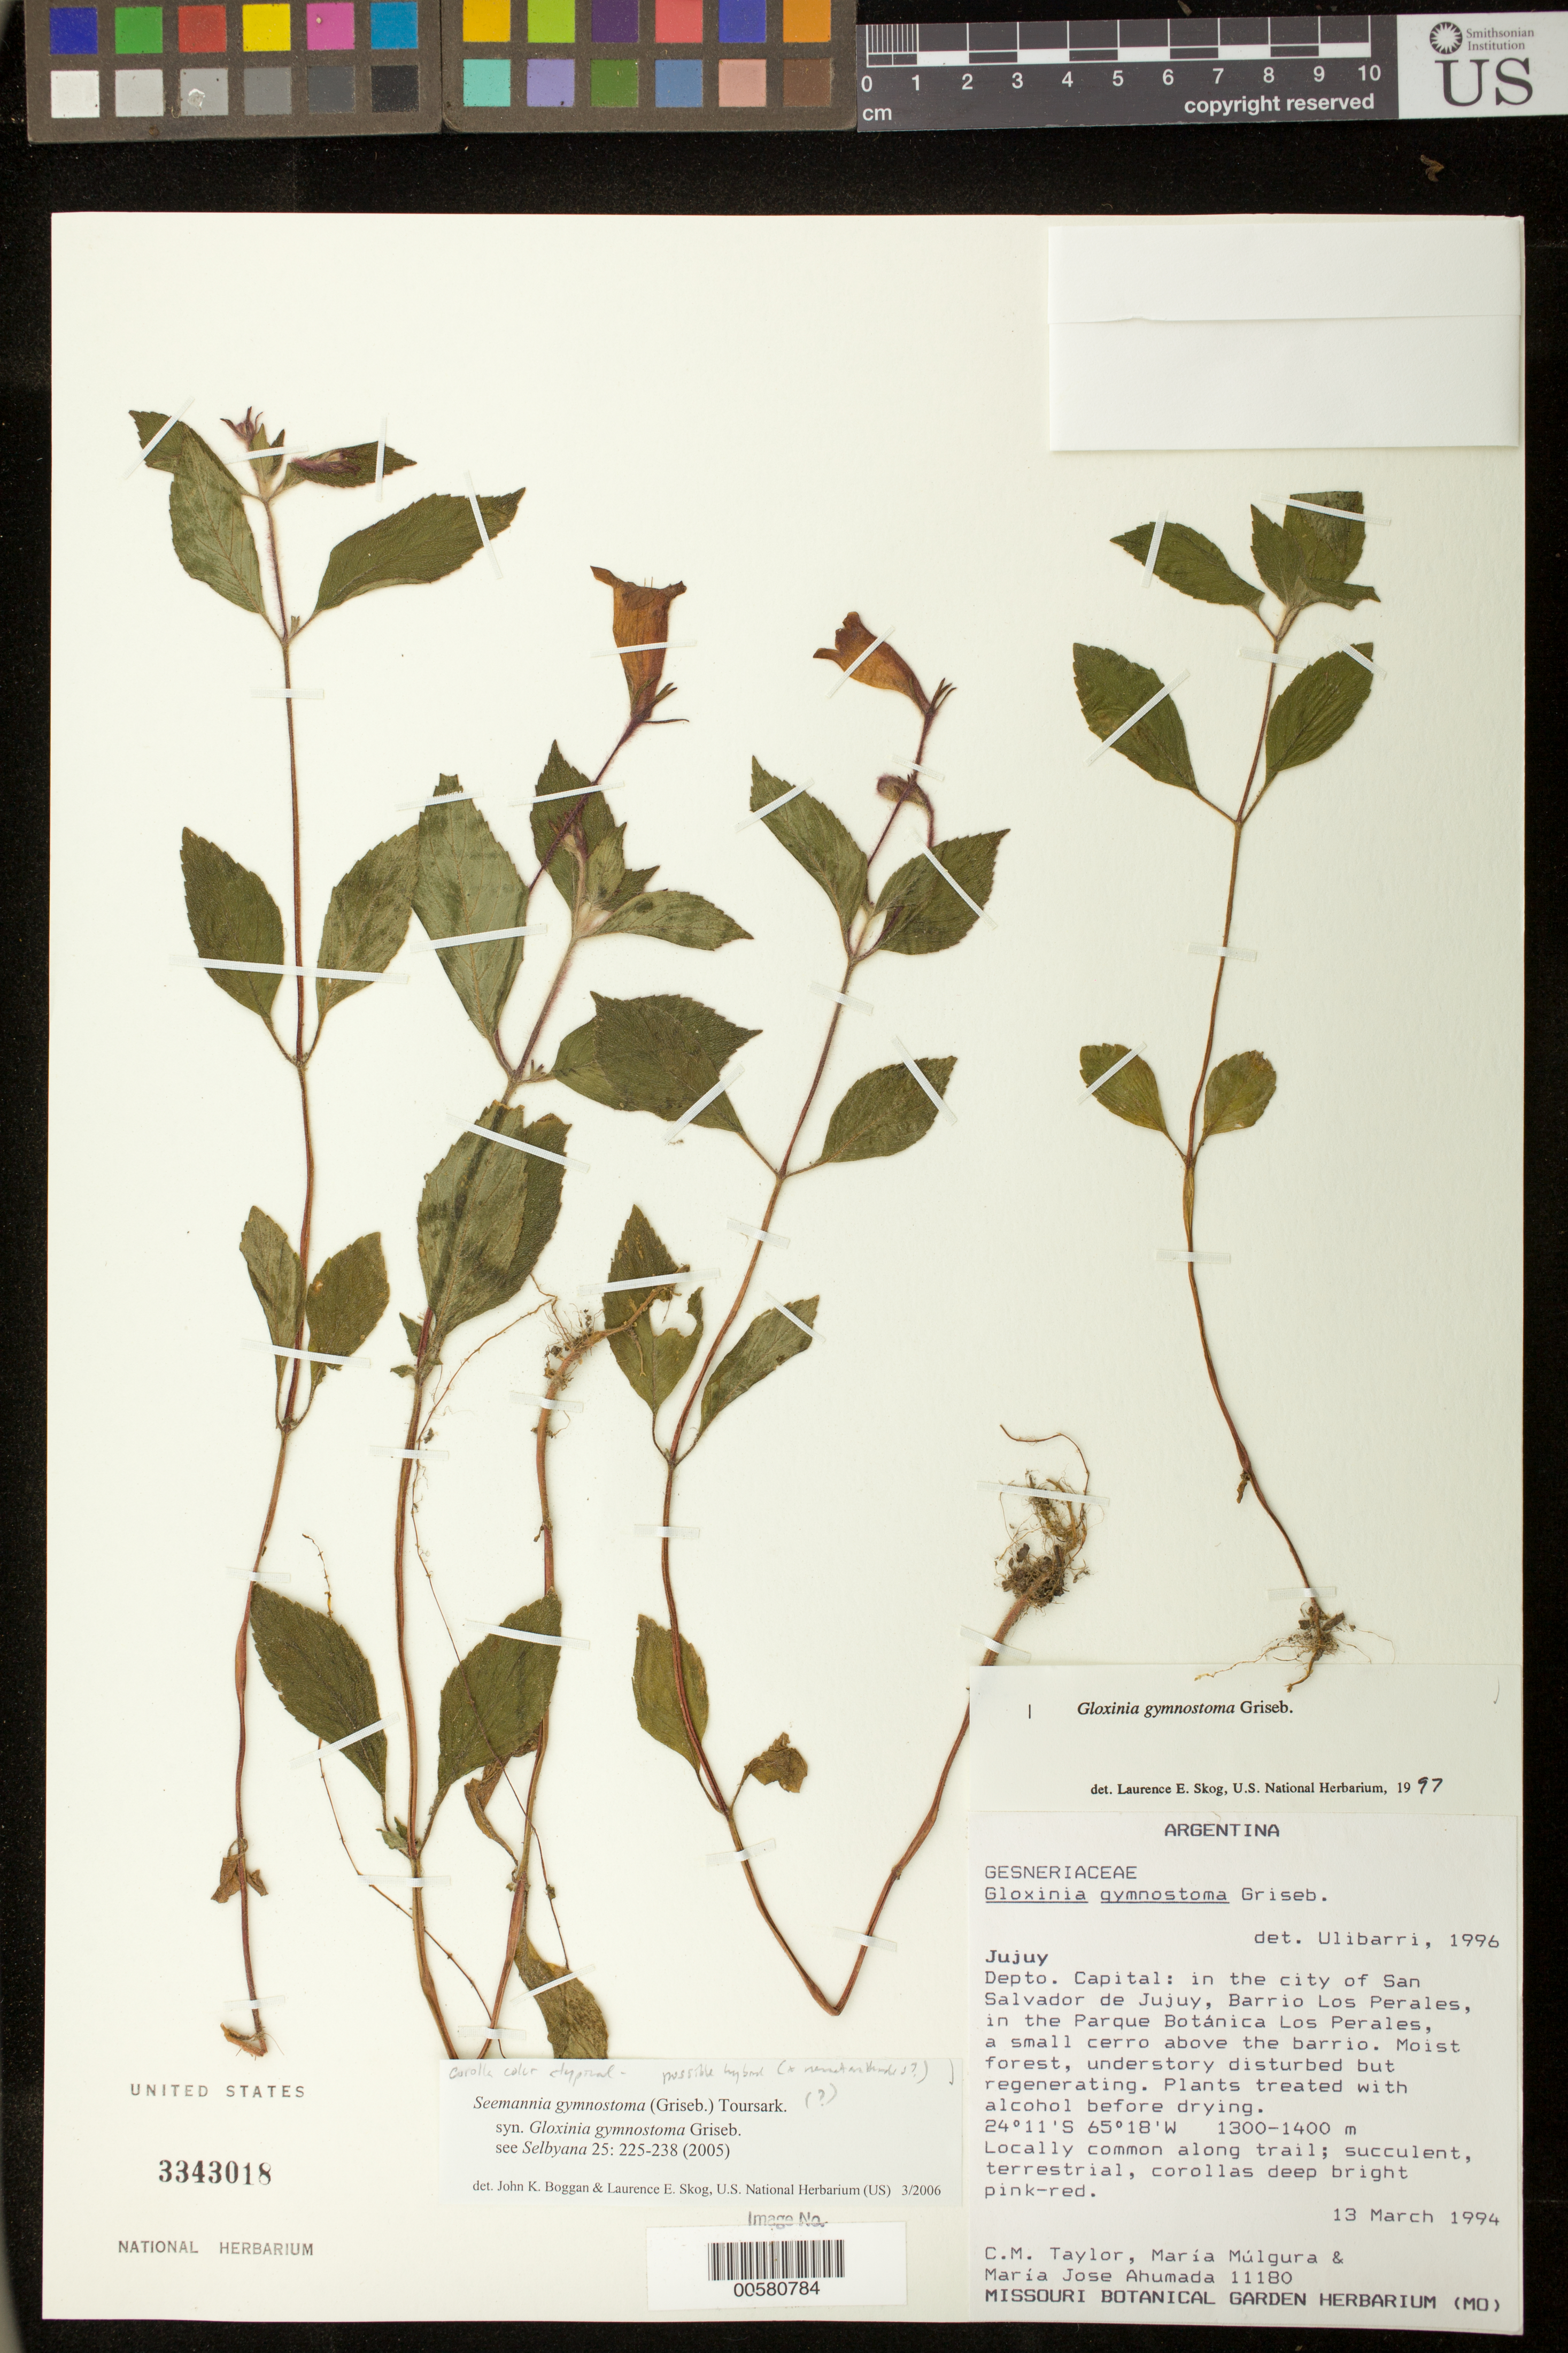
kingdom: Plantae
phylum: Tracheophyta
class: Magnoliopsida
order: Lamiales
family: Gesneriaceae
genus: Seemannia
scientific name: Seemannia gymnostoma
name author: (Griseb.) Toursark.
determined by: Boggan, J. K.; Skog, L. E.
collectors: C. M. Taylor, M. Múlgura & M. Jose Ahumada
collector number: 11180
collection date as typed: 13 Mar 1994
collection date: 1994-03-13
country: Argentina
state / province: Jujuy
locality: Dept. Capital: in the city of San Salvador de Jujuy, Barrio Los Perales, in the Parque Botánica Los Perales, a small cerro above the barrio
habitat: Moist forest, understory disturbed but regenerating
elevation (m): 1300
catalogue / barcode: US 3343018